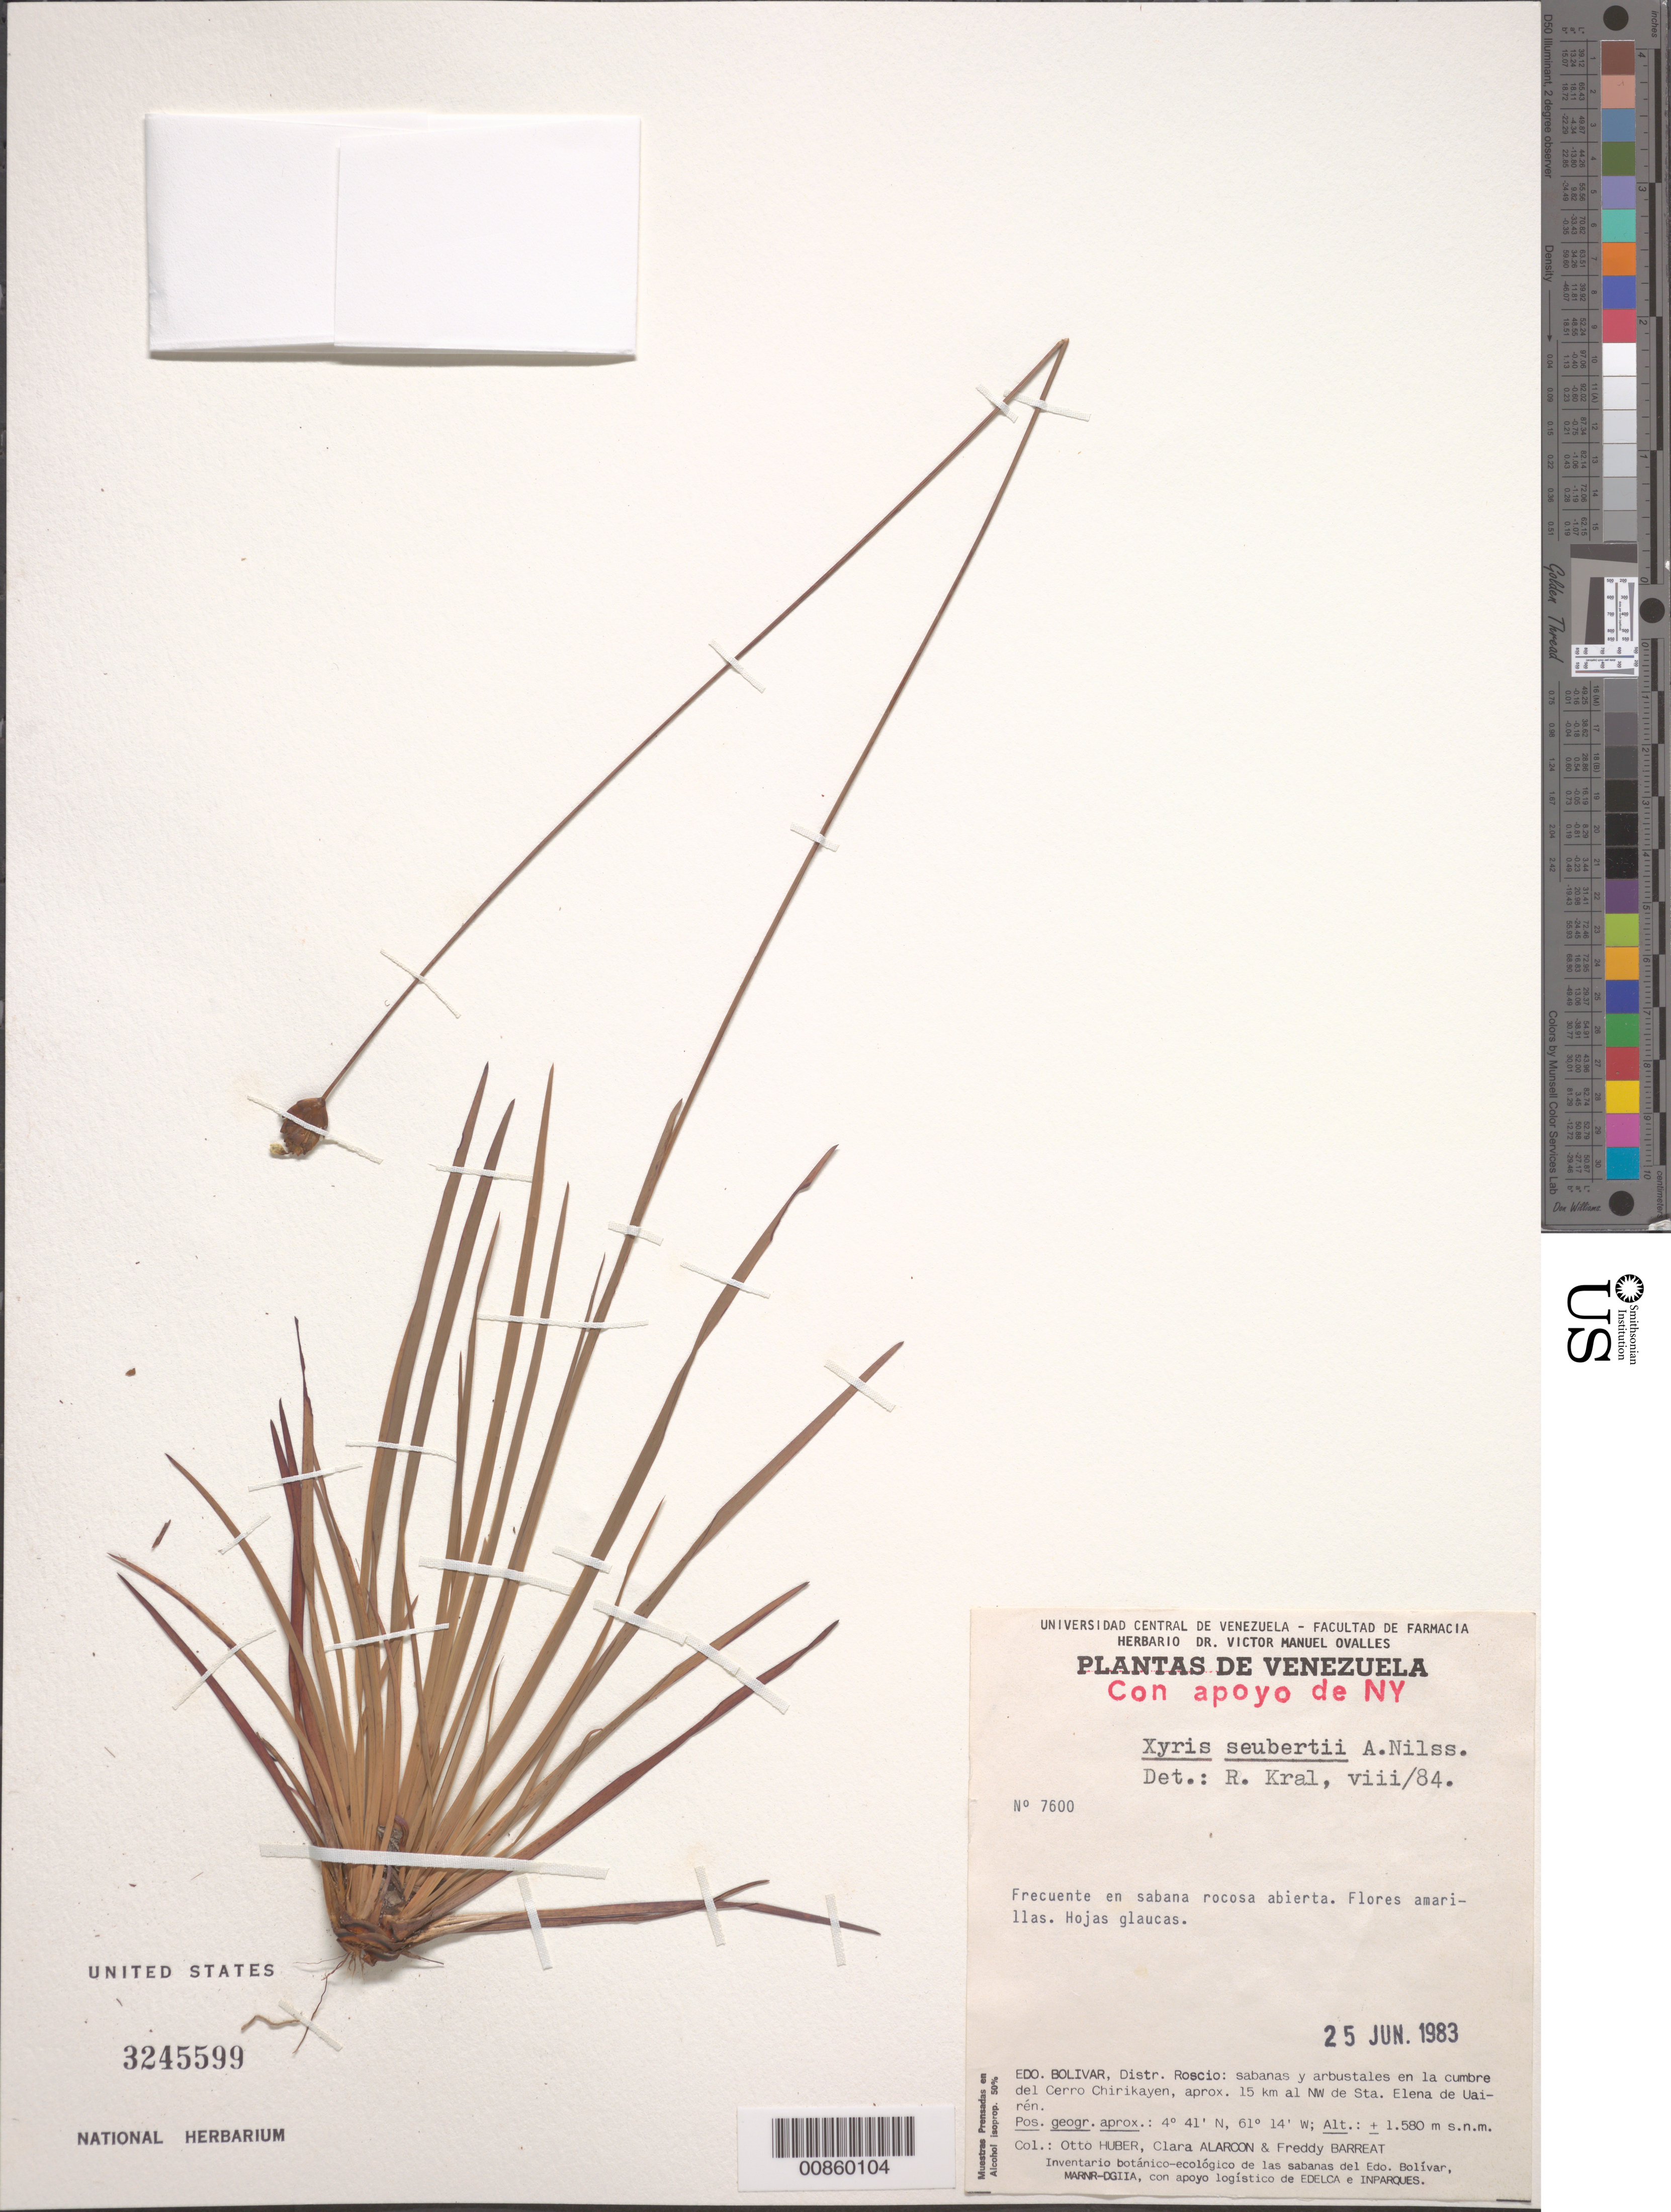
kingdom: Plantae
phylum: Tracheophyta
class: Liliopsida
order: Poales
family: Xyridaceae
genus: Xyris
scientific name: Xyris seubertii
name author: L.A. Nilsson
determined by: Kral, Robert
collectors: O. Huber, C. Alarcon & F. Barreat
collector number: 7600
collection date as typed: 25-Jun-83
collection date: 1983-06-25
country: Venezuela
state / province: Bolívar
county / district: Roscio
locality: Cerro Chirikayen cumbre, aprox. 15 km al NW de Sta. Elena de Uairén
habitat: Sabana rocosa abierta; arbustales.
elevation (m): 1580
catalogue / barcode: US 3245599